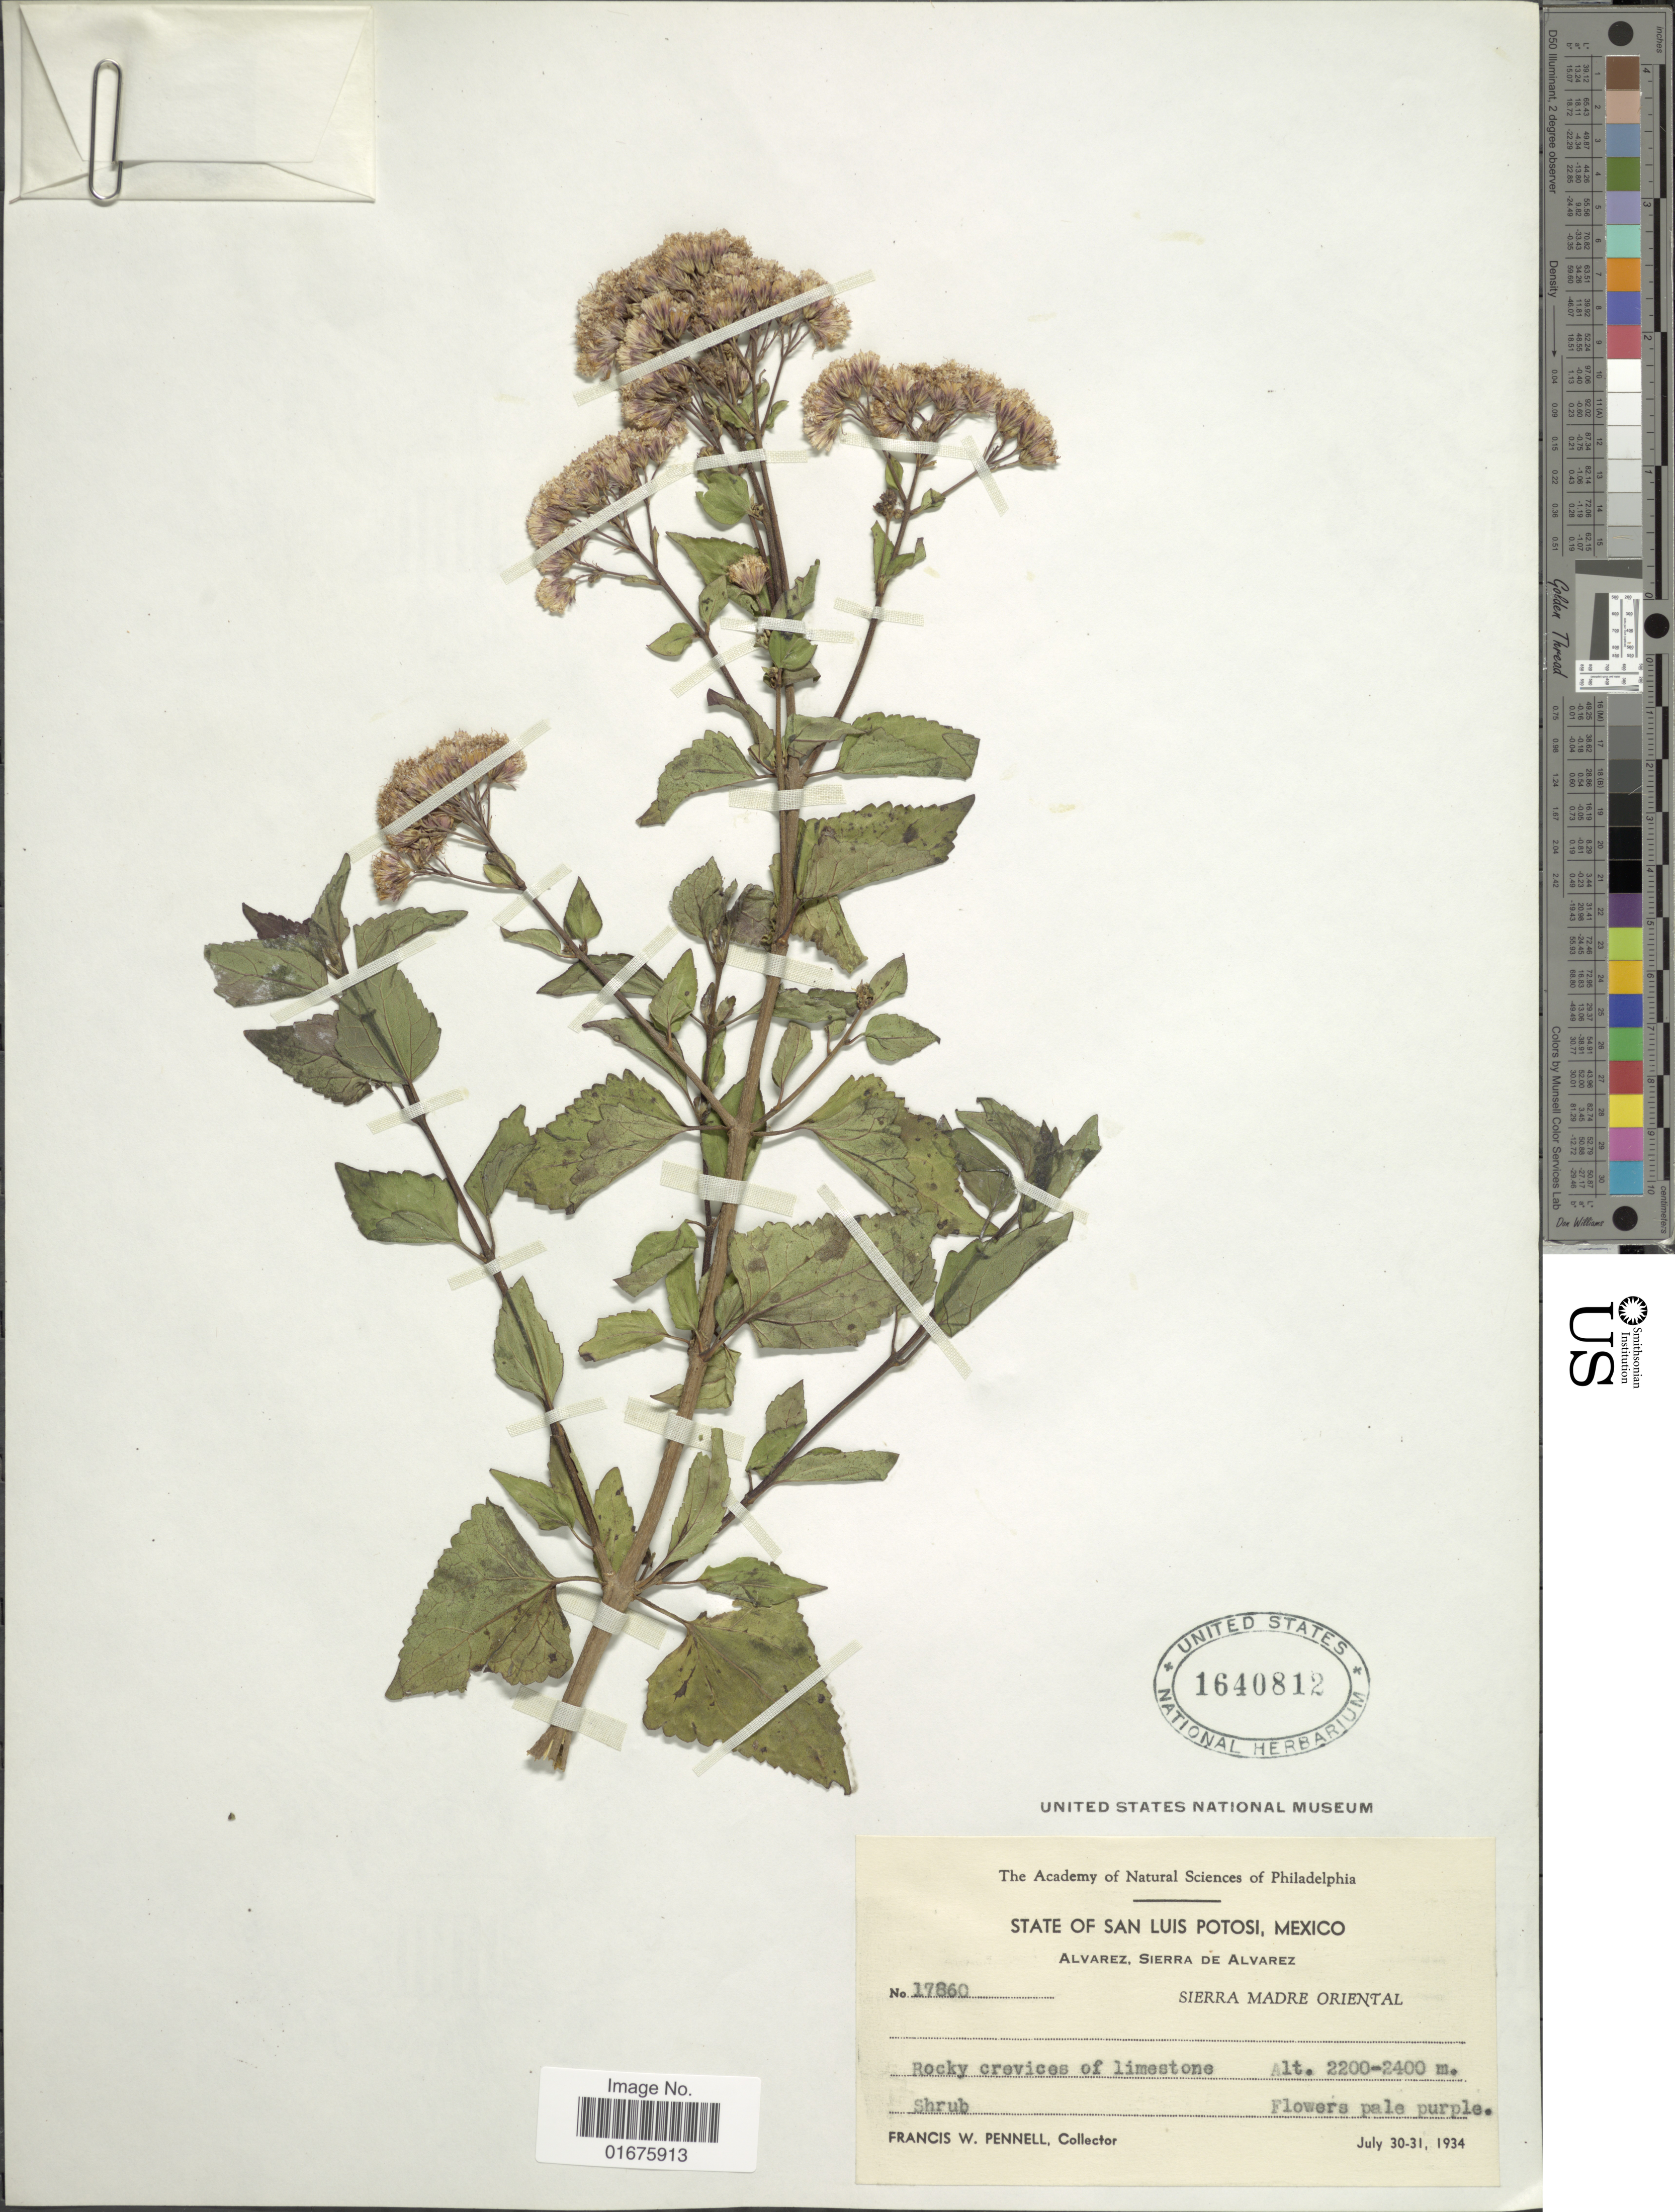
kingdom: Plantae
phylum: Tracheophyta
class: Magnoliopsida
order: Asterales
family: Asteraceae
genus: Ageratina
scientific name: Ageratina havanensis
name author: (Kunth) R.M. King & H. Rob.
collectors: F. W. Pennell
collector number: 17860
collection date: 1934-07-30/1934-07-31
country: Mexico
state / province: San Luis Potosí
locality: Alvarez, Sierra de Alvarez, Sierra Madre Oriental, Rocky crevices of limestone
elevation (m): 2200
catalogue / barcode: US 1640812